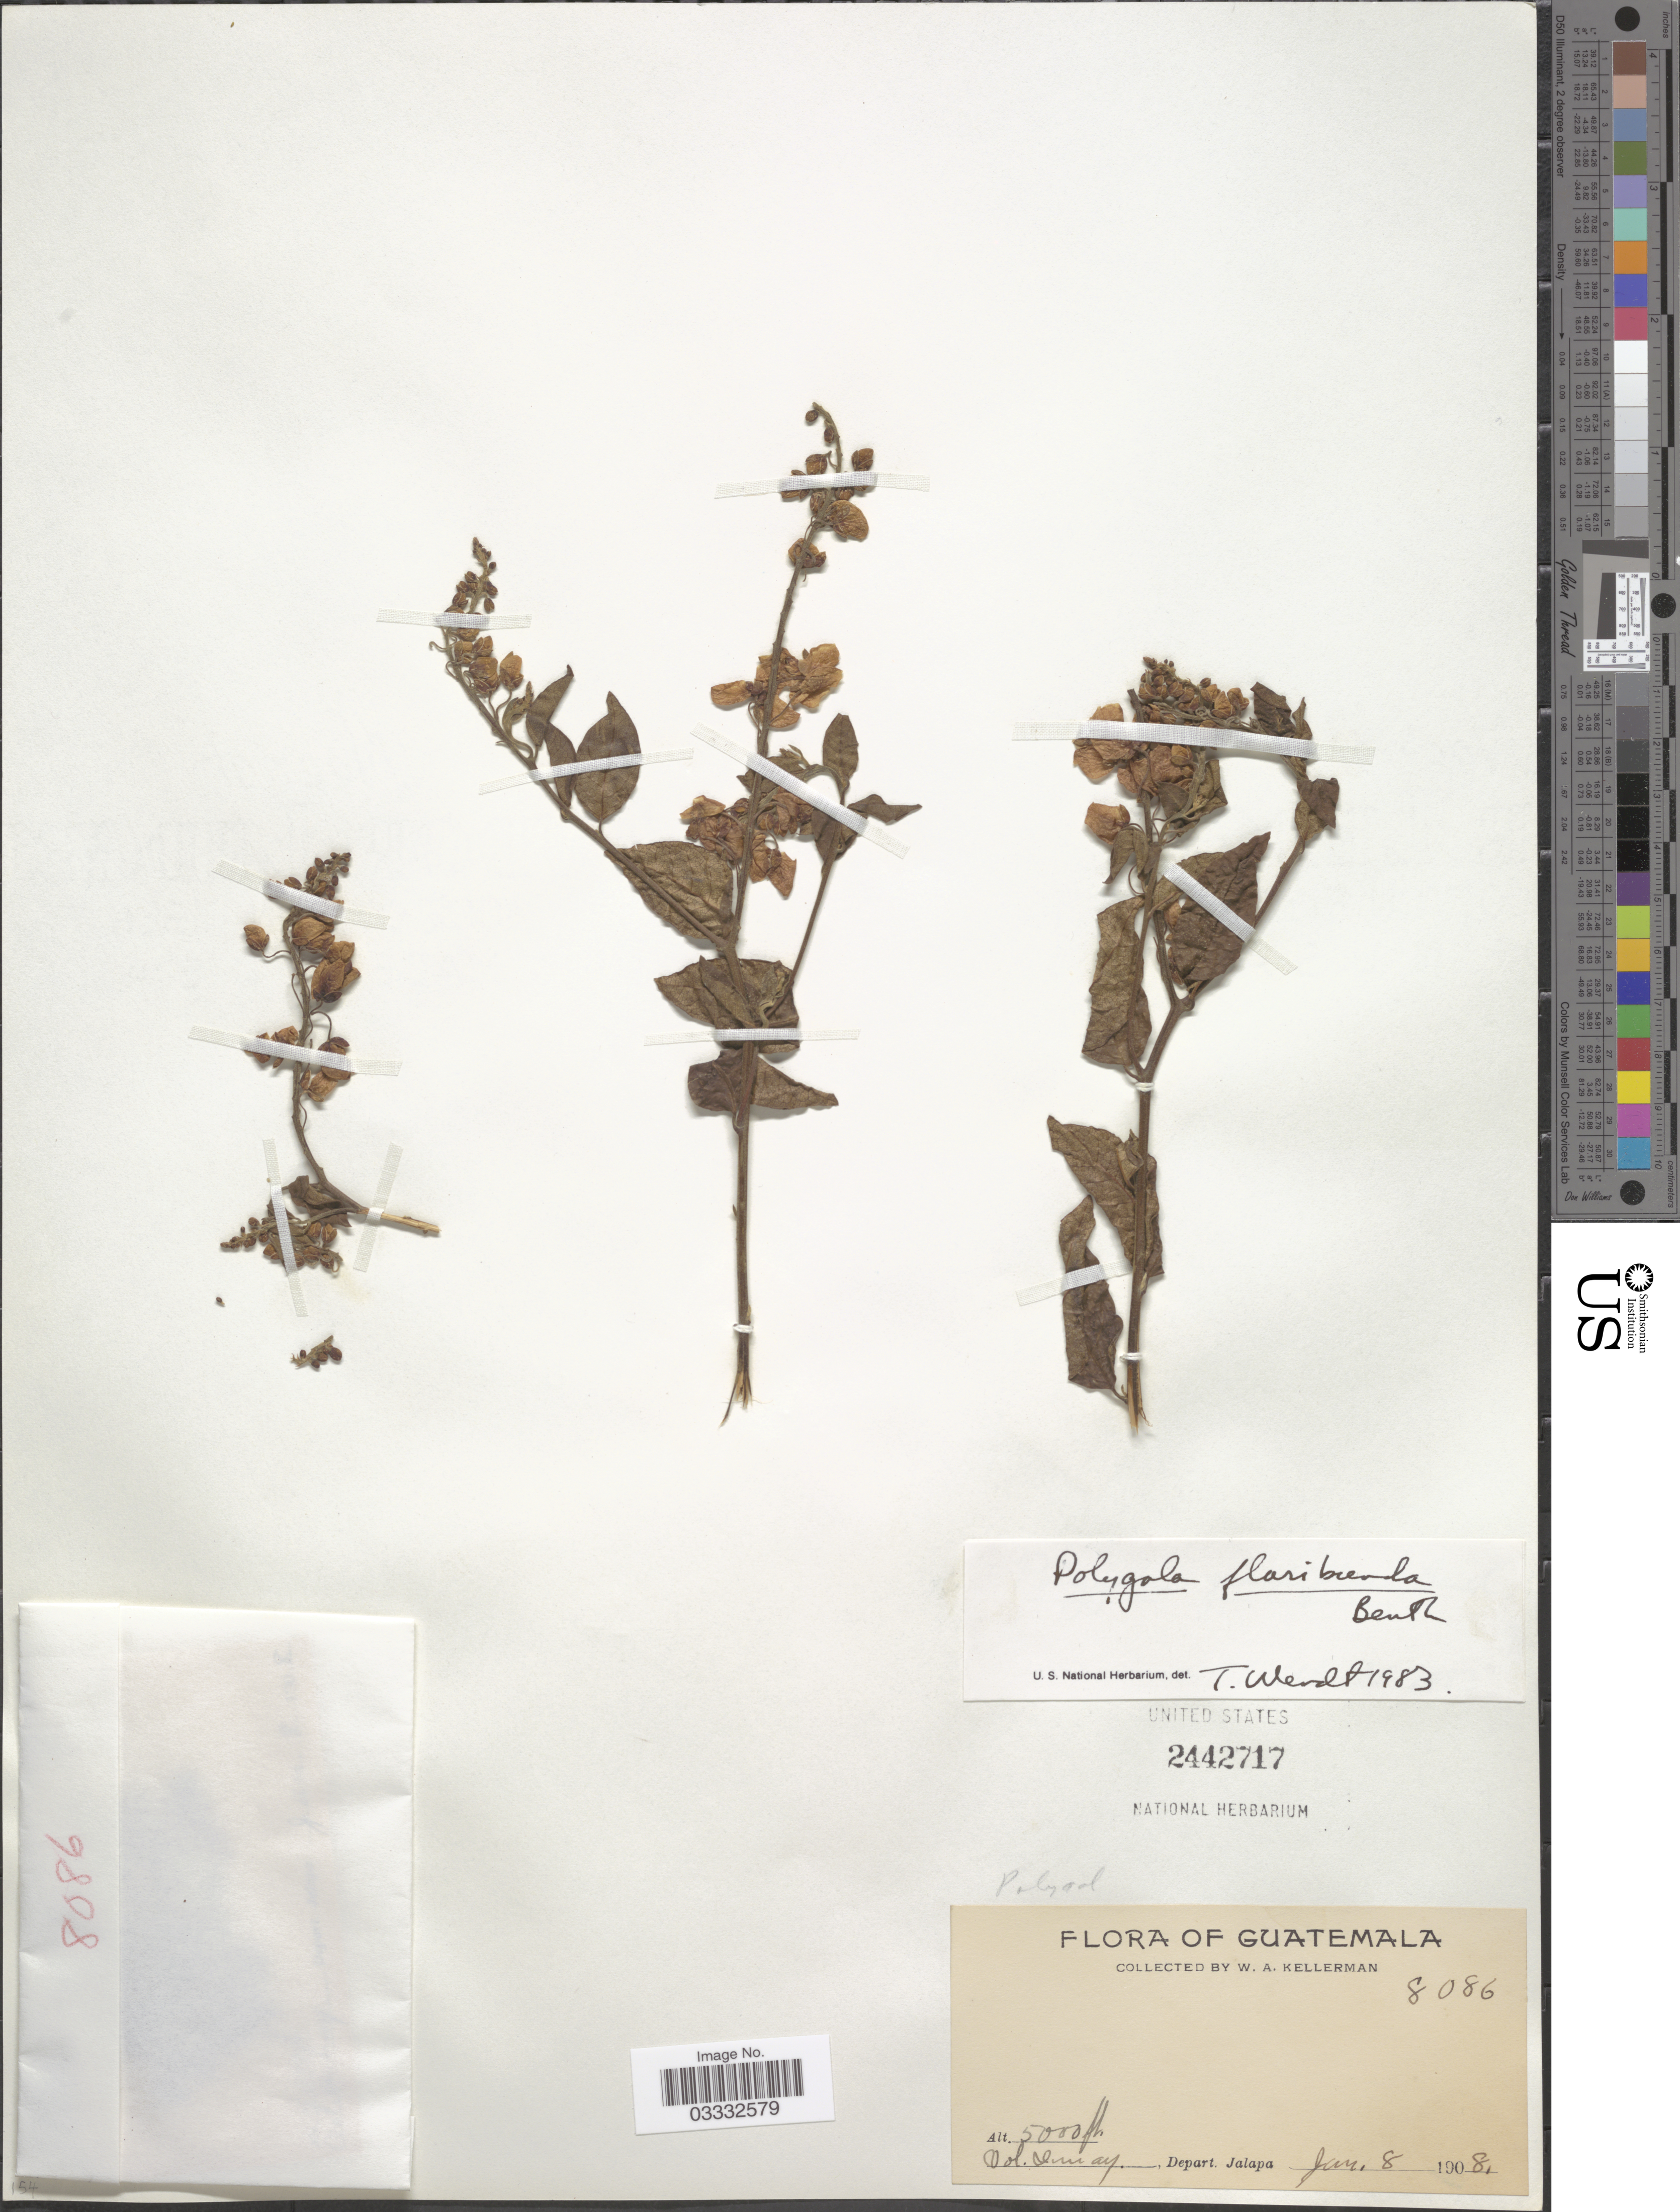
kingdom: Plantae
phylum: Tracheophyta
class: Magnoliopsida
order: Fabales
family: Polygalaceae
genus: Asemeia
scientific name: Asemeia floribunda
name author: (Benth.) J.F.B. Pastore & J.R. Abbott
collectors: W. Kellerman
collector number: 8086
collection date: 1908-01-08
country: Guatemala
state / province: Jalapa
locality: Vol. Jumay Depart. Jalapa.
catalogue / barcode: US 2442717